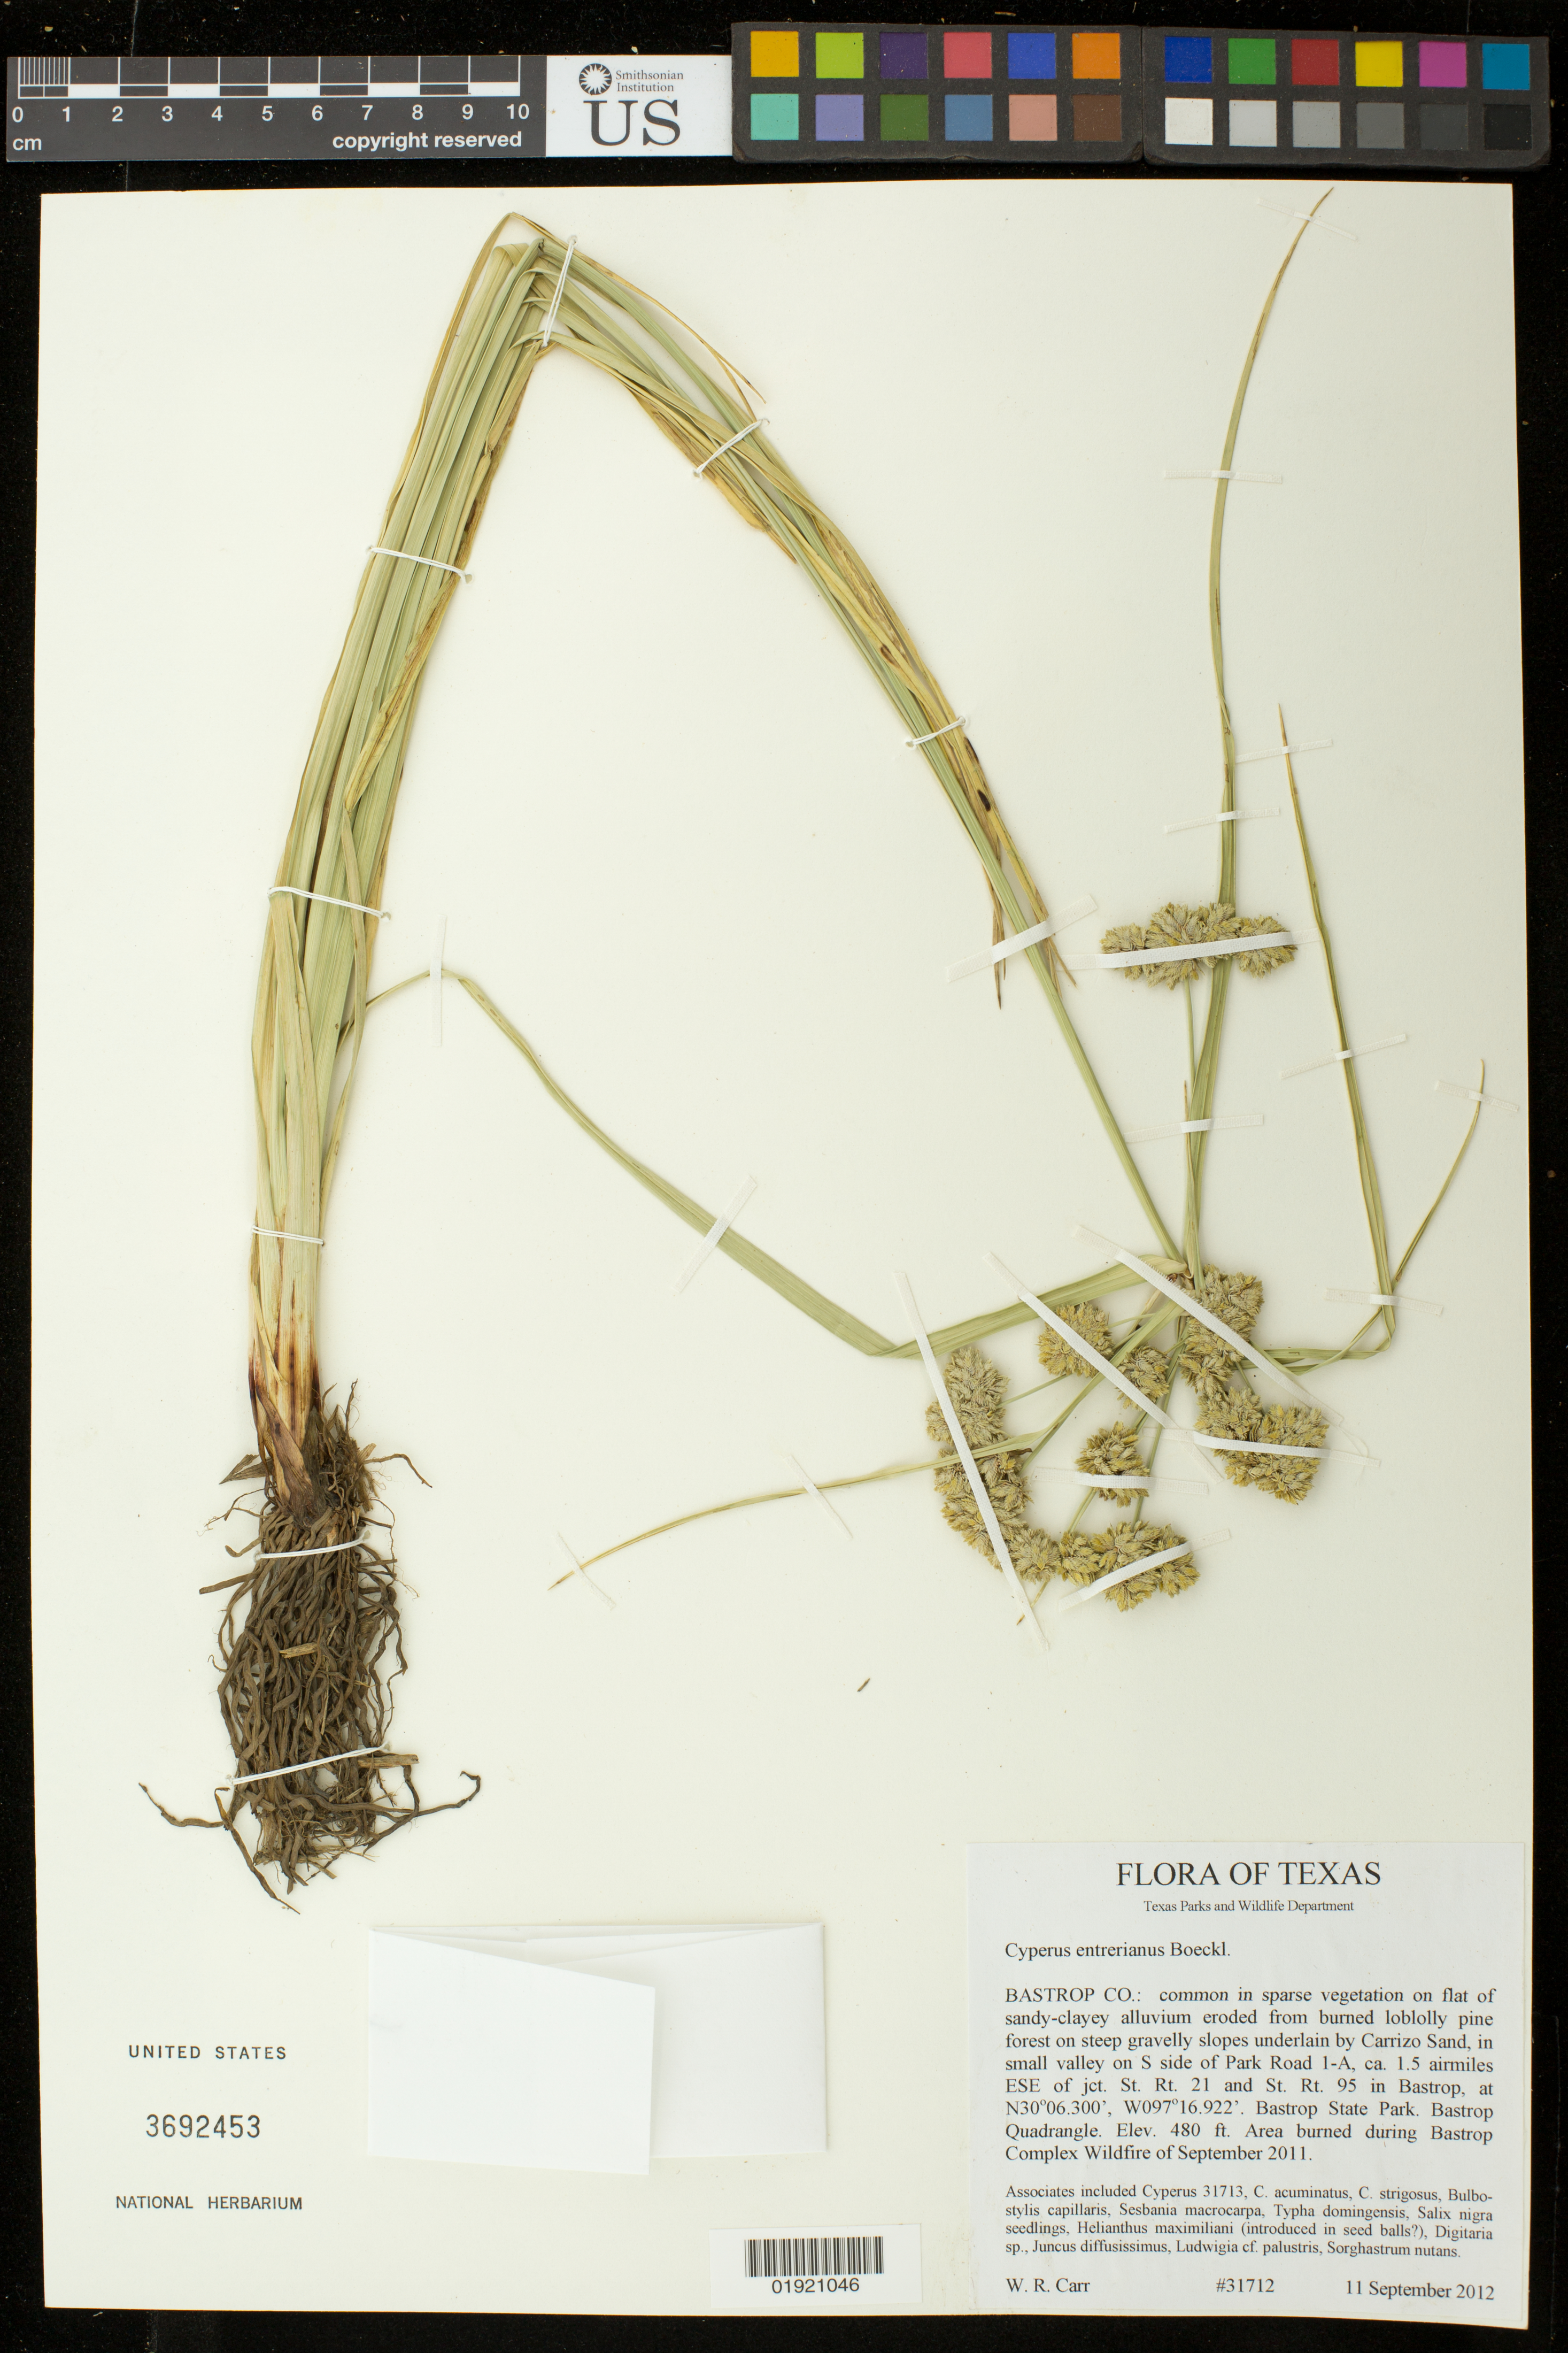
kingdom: Plantae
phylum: Tracheophyta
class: Liliopsida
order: Poales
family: Cyperaceae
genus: Cyperus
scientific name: Cyperus entrerianus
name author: Boeckeler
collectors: W. Carr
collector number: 31712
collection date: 2012-09-11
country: United States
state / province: Texas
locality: Bastrop Co.: in small valley on S side of Park Road 1-A, ca. 1.5 airmiles ESE of jct. St. Rt. 21 and St. Rt. 95 in Bastrop, Bastrop State Park. Smithville NW Quadrangle. Area burned during Bastrop Complex Wildfire of September 2011.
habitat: Common in sparse vegetation on flat of sandy-clayey alluvium eroded from burned loblolly pine forest on steep gravelly slopes underlain by Carrizo Sand.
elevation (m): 146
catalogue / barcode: US 3692453